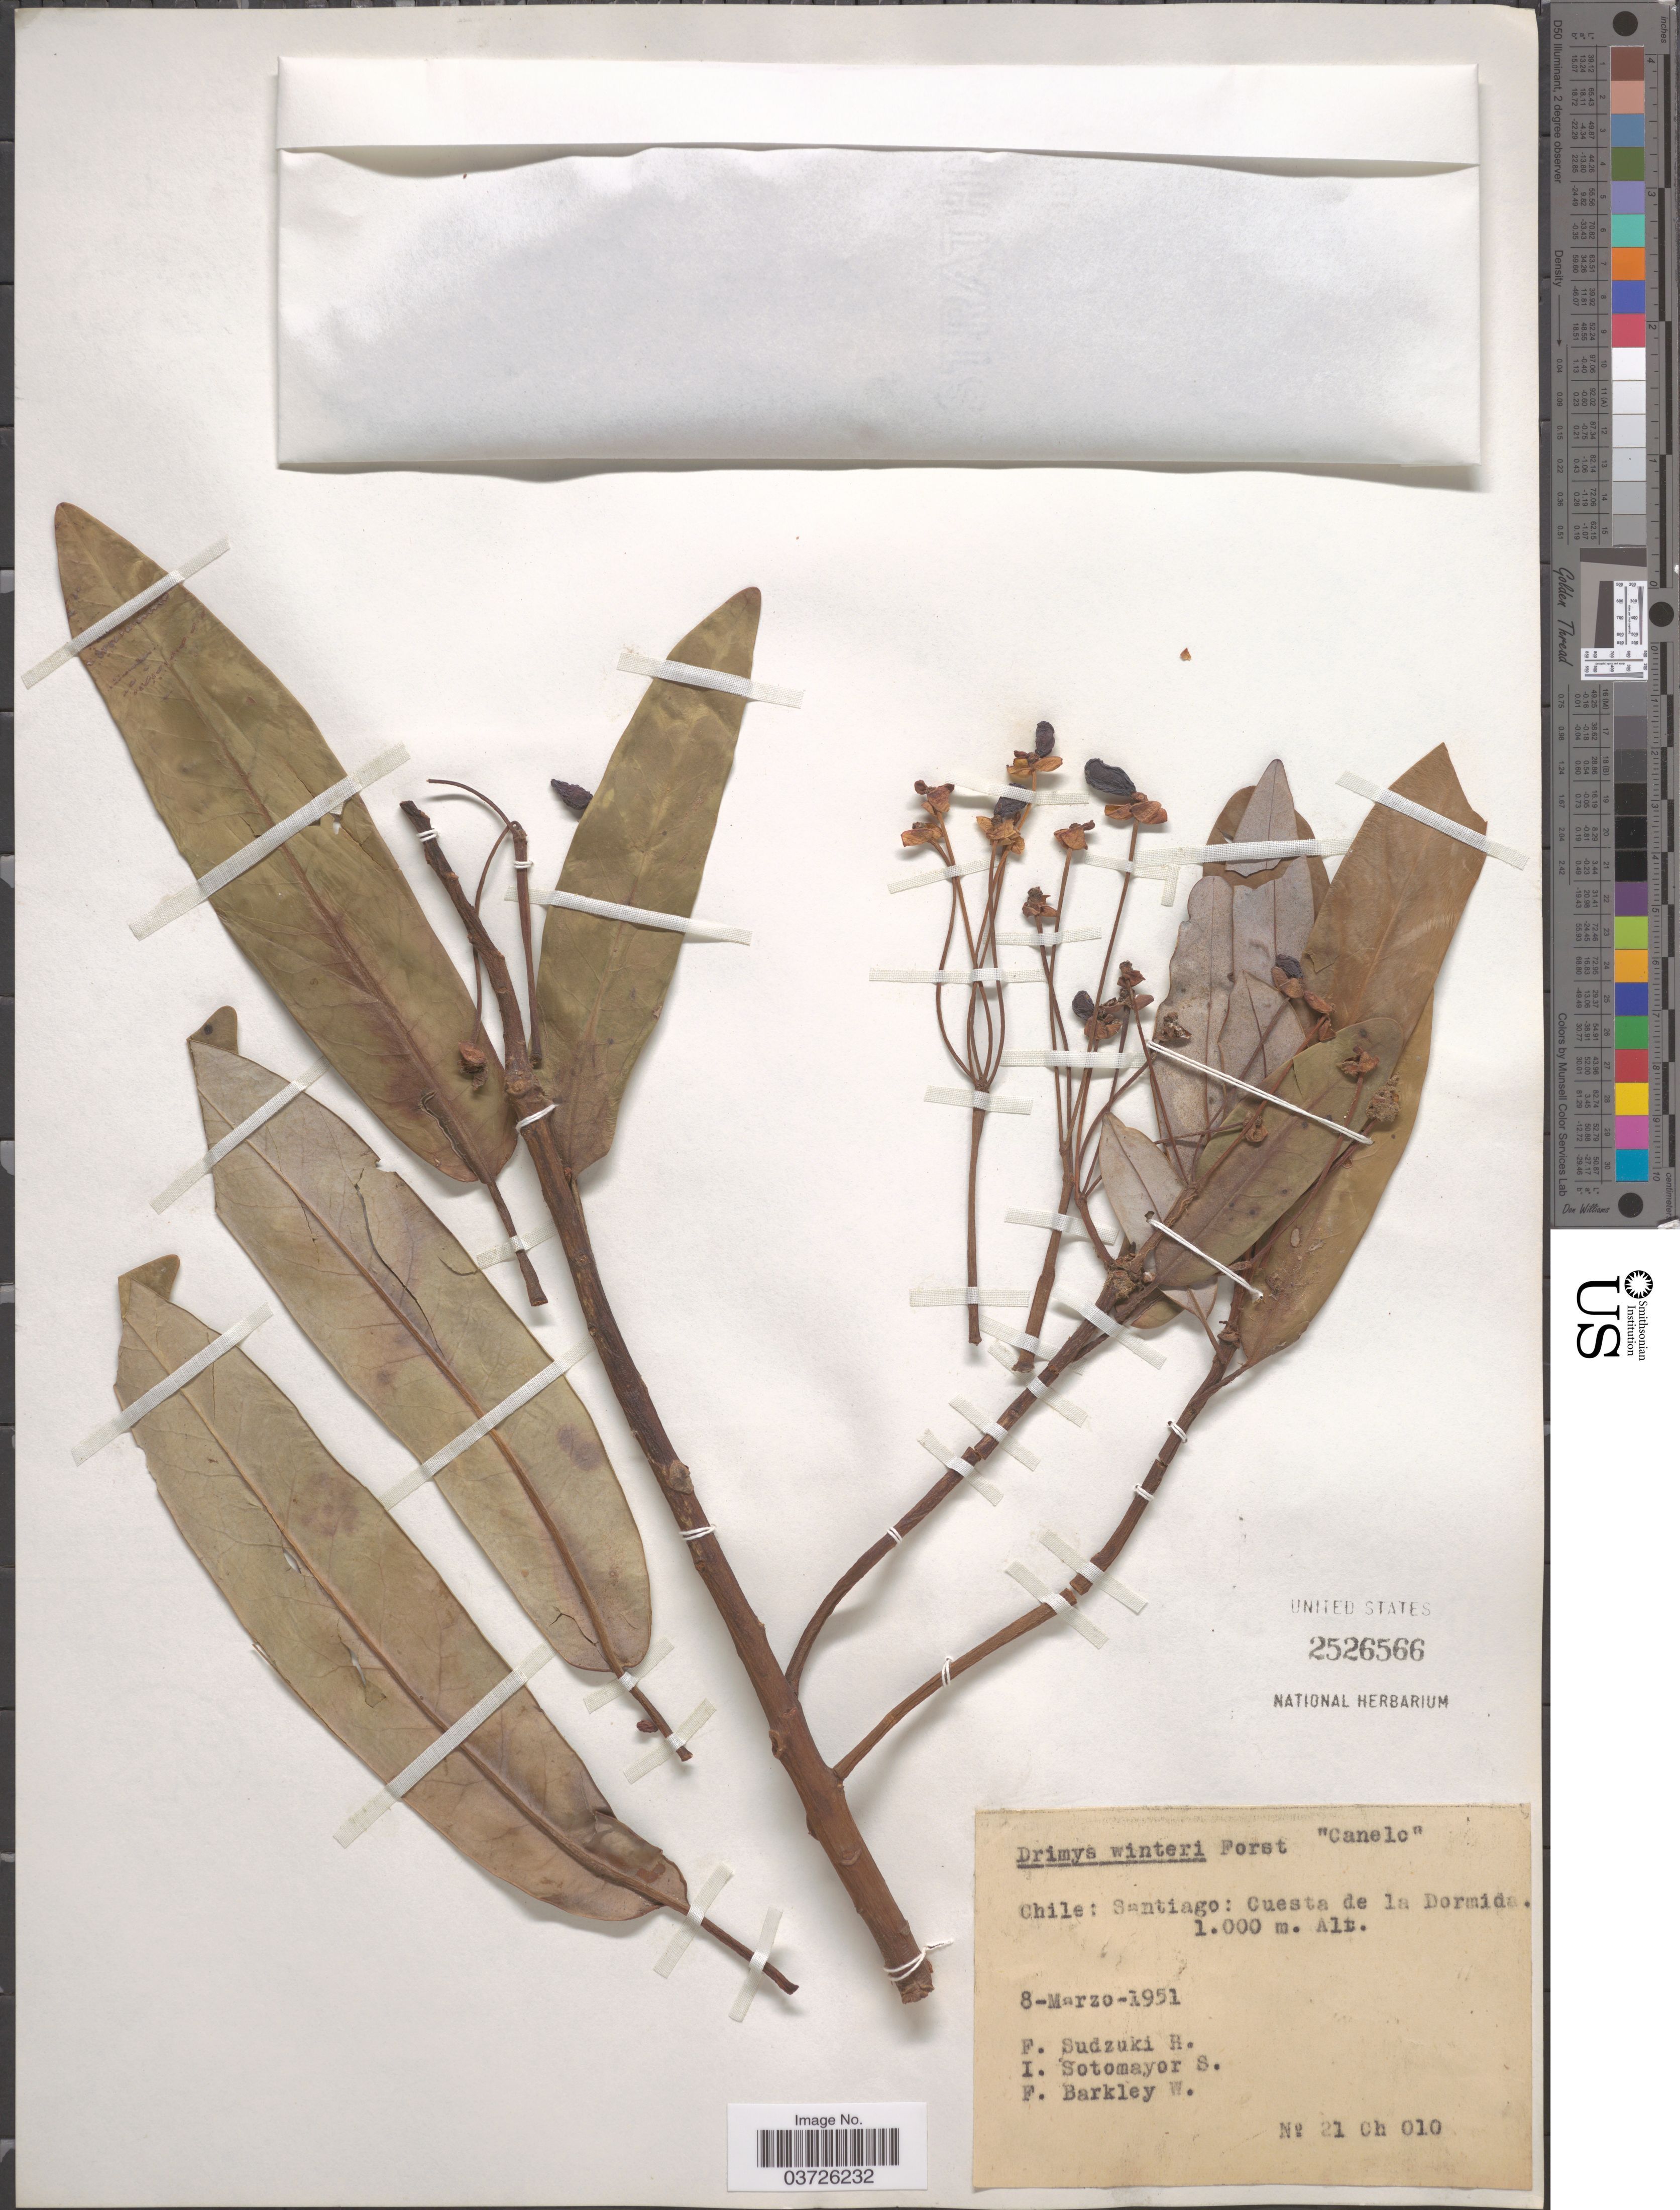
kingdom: Plantae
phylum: Tracheophyta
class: Magnoliopsida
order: Canellales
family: Winteraceae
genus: Drimys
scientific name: Drimys winteri var. chilensis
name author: (DC.) A. Gray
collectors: F. Sudzuki H., I. Sotomayor S. & F. Barkley W.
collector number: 21 Ch 010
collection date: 1951-03-08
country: Chile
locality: Santiago: Cuesta de la Dormida.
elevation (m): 1000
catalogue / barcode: US 2526566